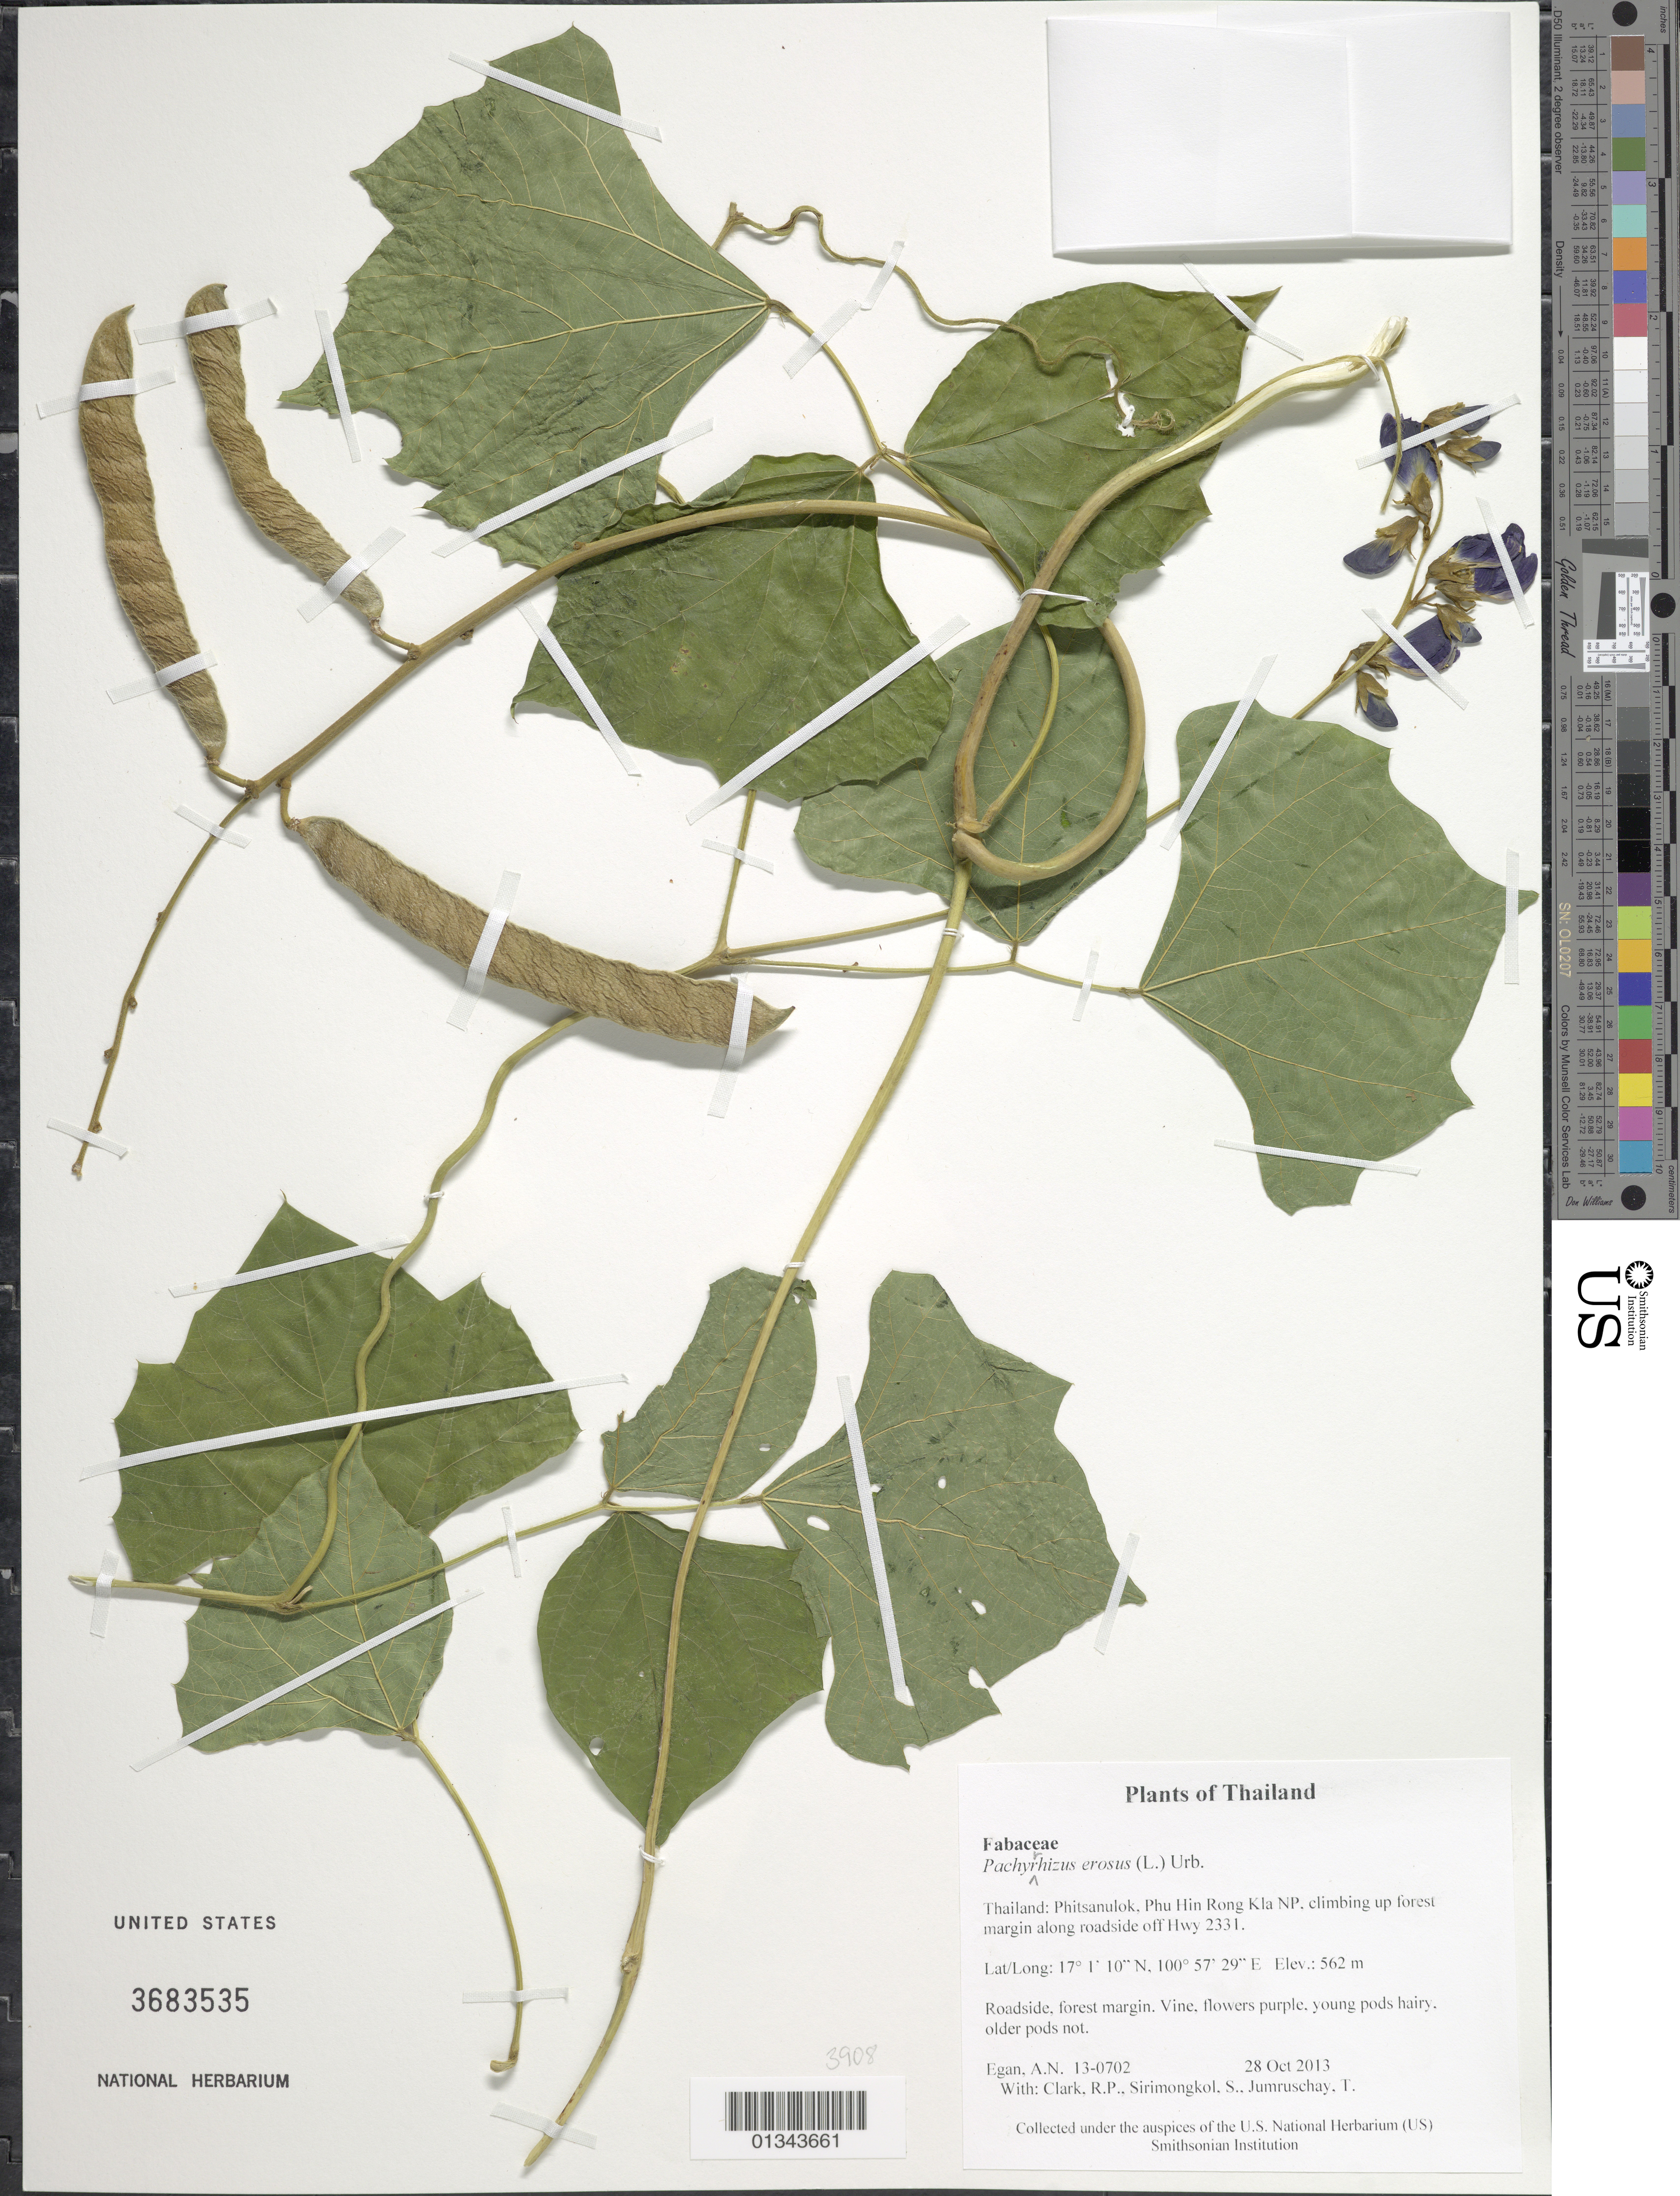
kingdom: Plantae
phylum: Tracheophyta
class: Magnoliopsida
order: Fabales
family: Fabaceae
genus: Pachyrhizus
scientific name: Pachyrhizus erosus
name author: (L.) Urb.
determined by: Egan, Ashley N., (US), Smithsonian Institution - National Museum of Natural History (UNITED STATES)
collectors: A. N. Egan, R. P. Clark, S. Sirimongkol & T. Jumruschay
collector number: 13-0702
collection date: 2013-10-28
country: Thailand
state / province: Phitsanulok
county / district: Nakhon Thai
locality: Phu Hin Rong Kla NP, climbing up forest margin along roadside off Hwy 2331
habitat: Roadside, forest margin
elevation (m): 562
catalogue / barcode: US 3683535